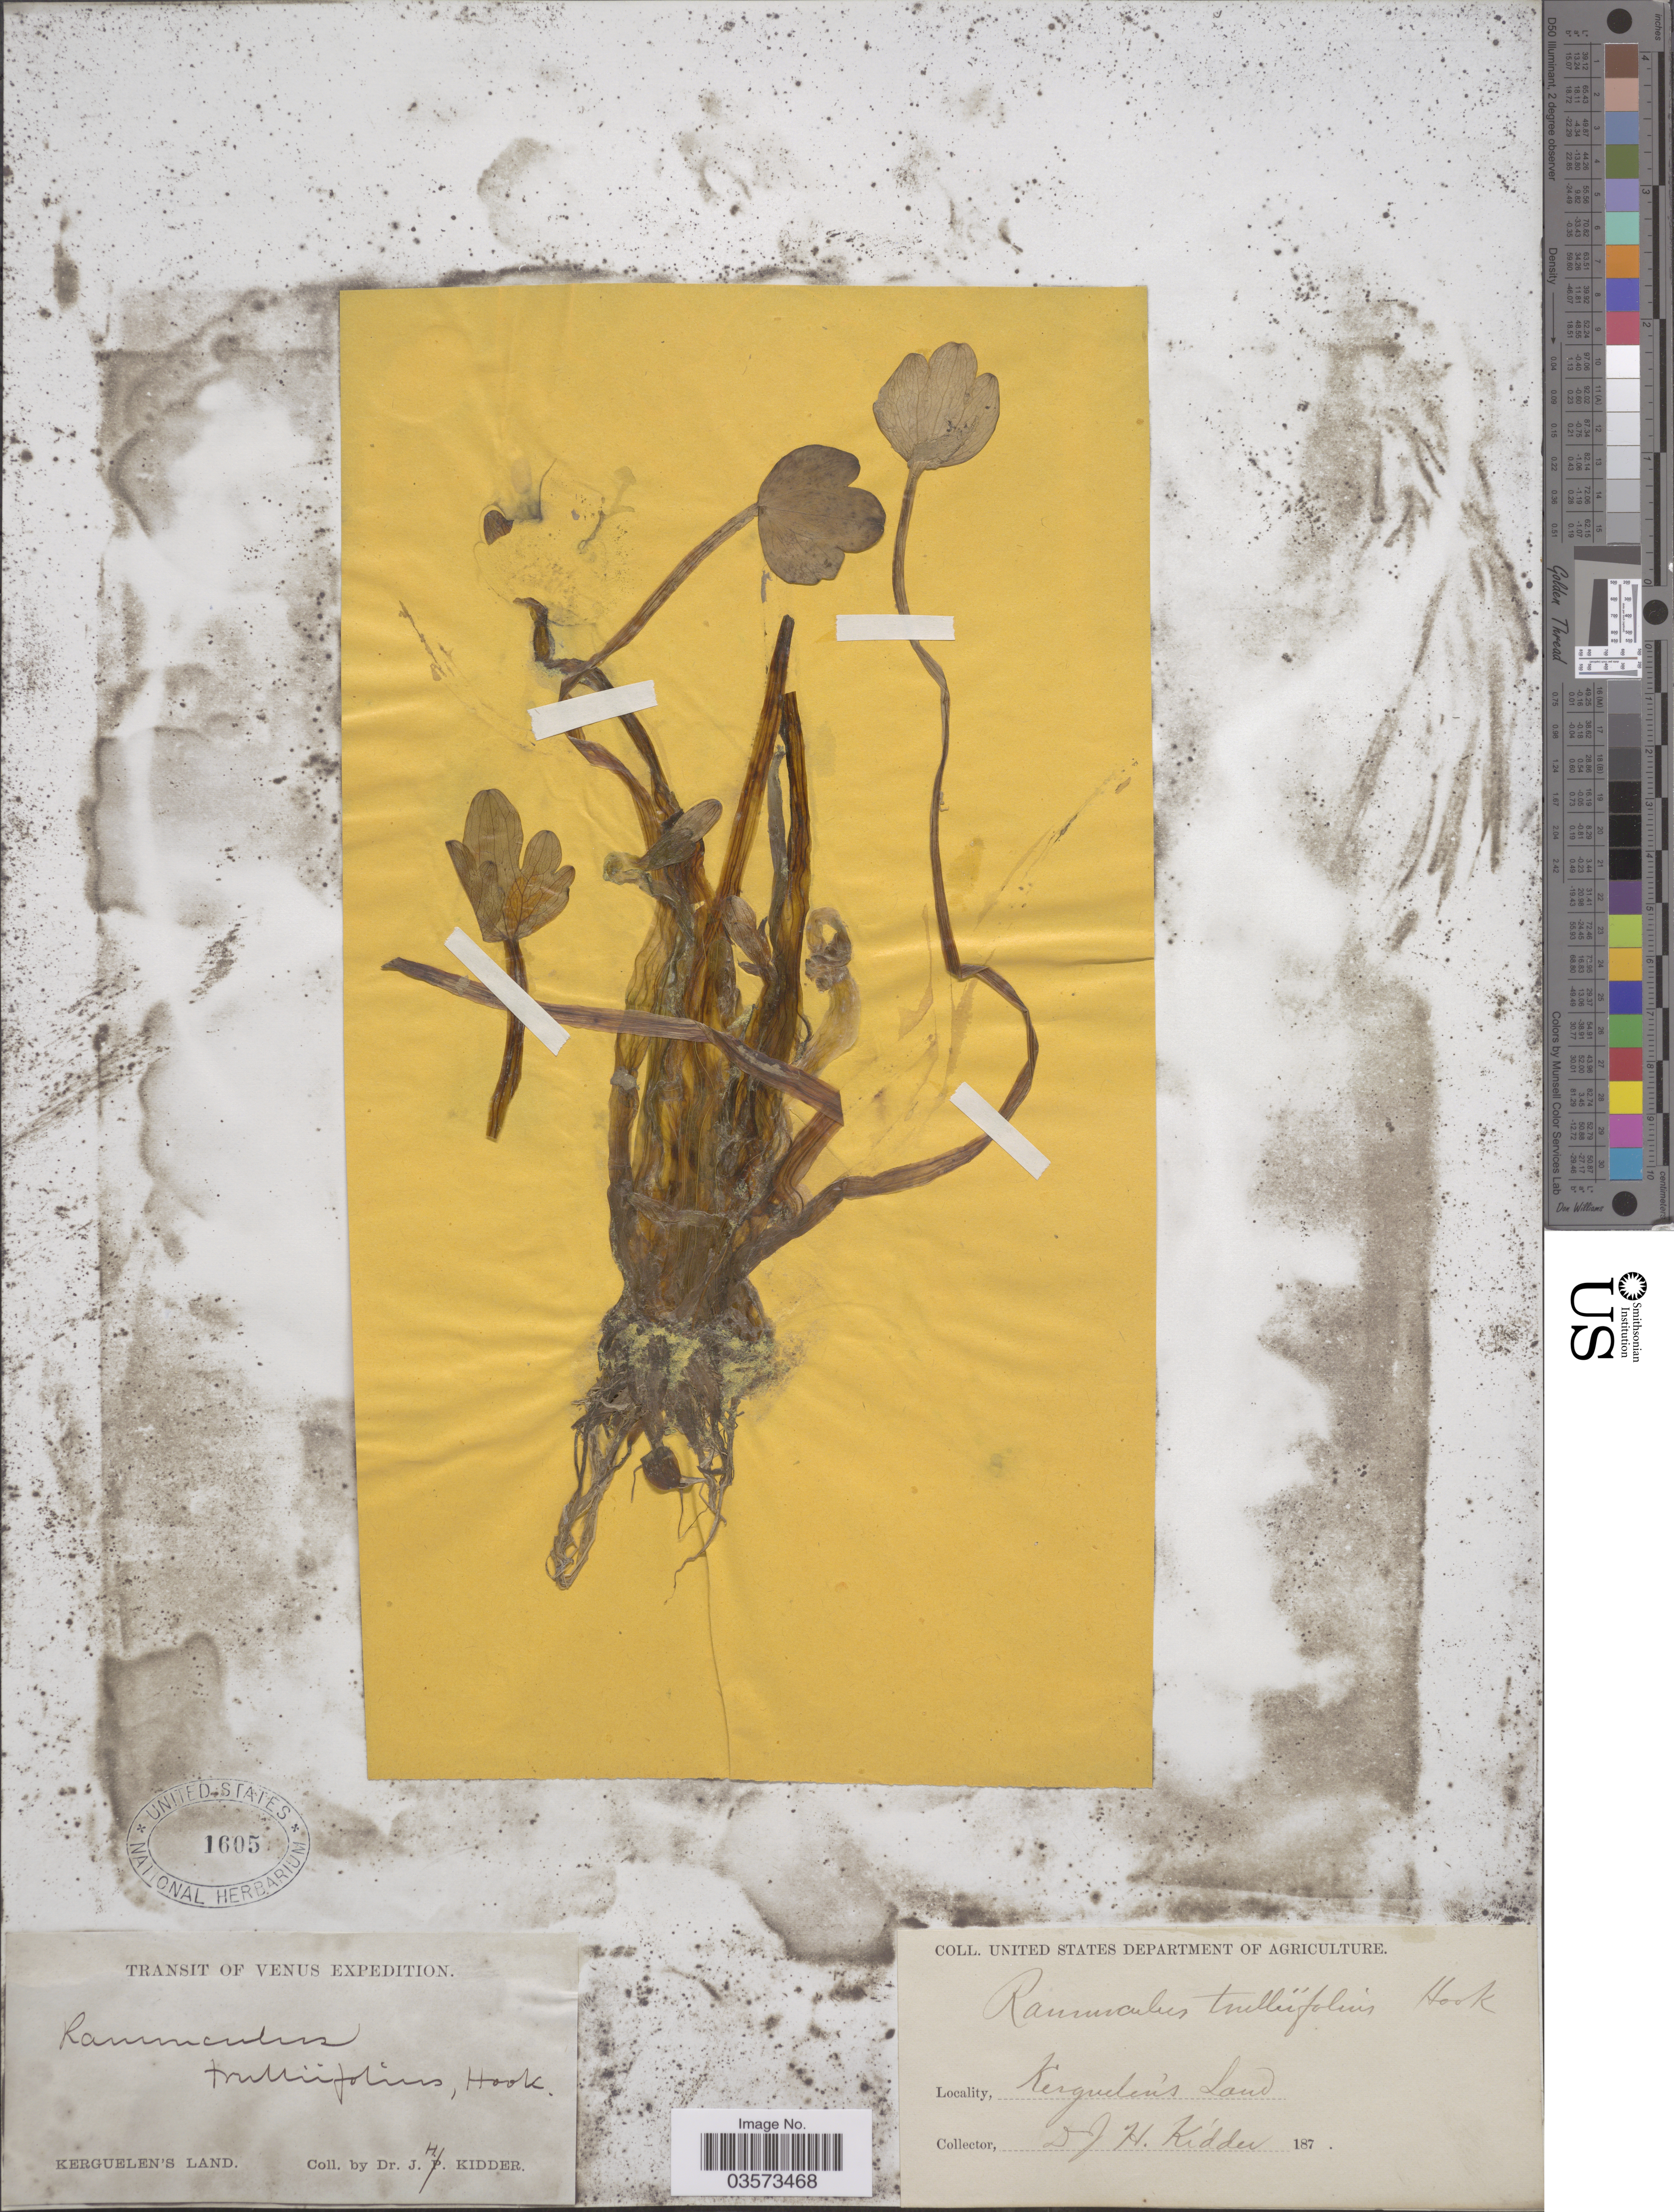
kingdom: Plantae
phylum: Tracheophyta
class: Magnoliopsida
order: Ranunculales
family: Ranunculaceae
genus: Ranunculus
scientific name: Ranunculus trulliifolius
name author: Hook. f.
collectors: J. Kidder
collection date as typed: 187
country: French Southern Territories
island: Kerguelen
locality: Transit of Venus. Kergeulen's Land.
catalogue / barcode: US 1605